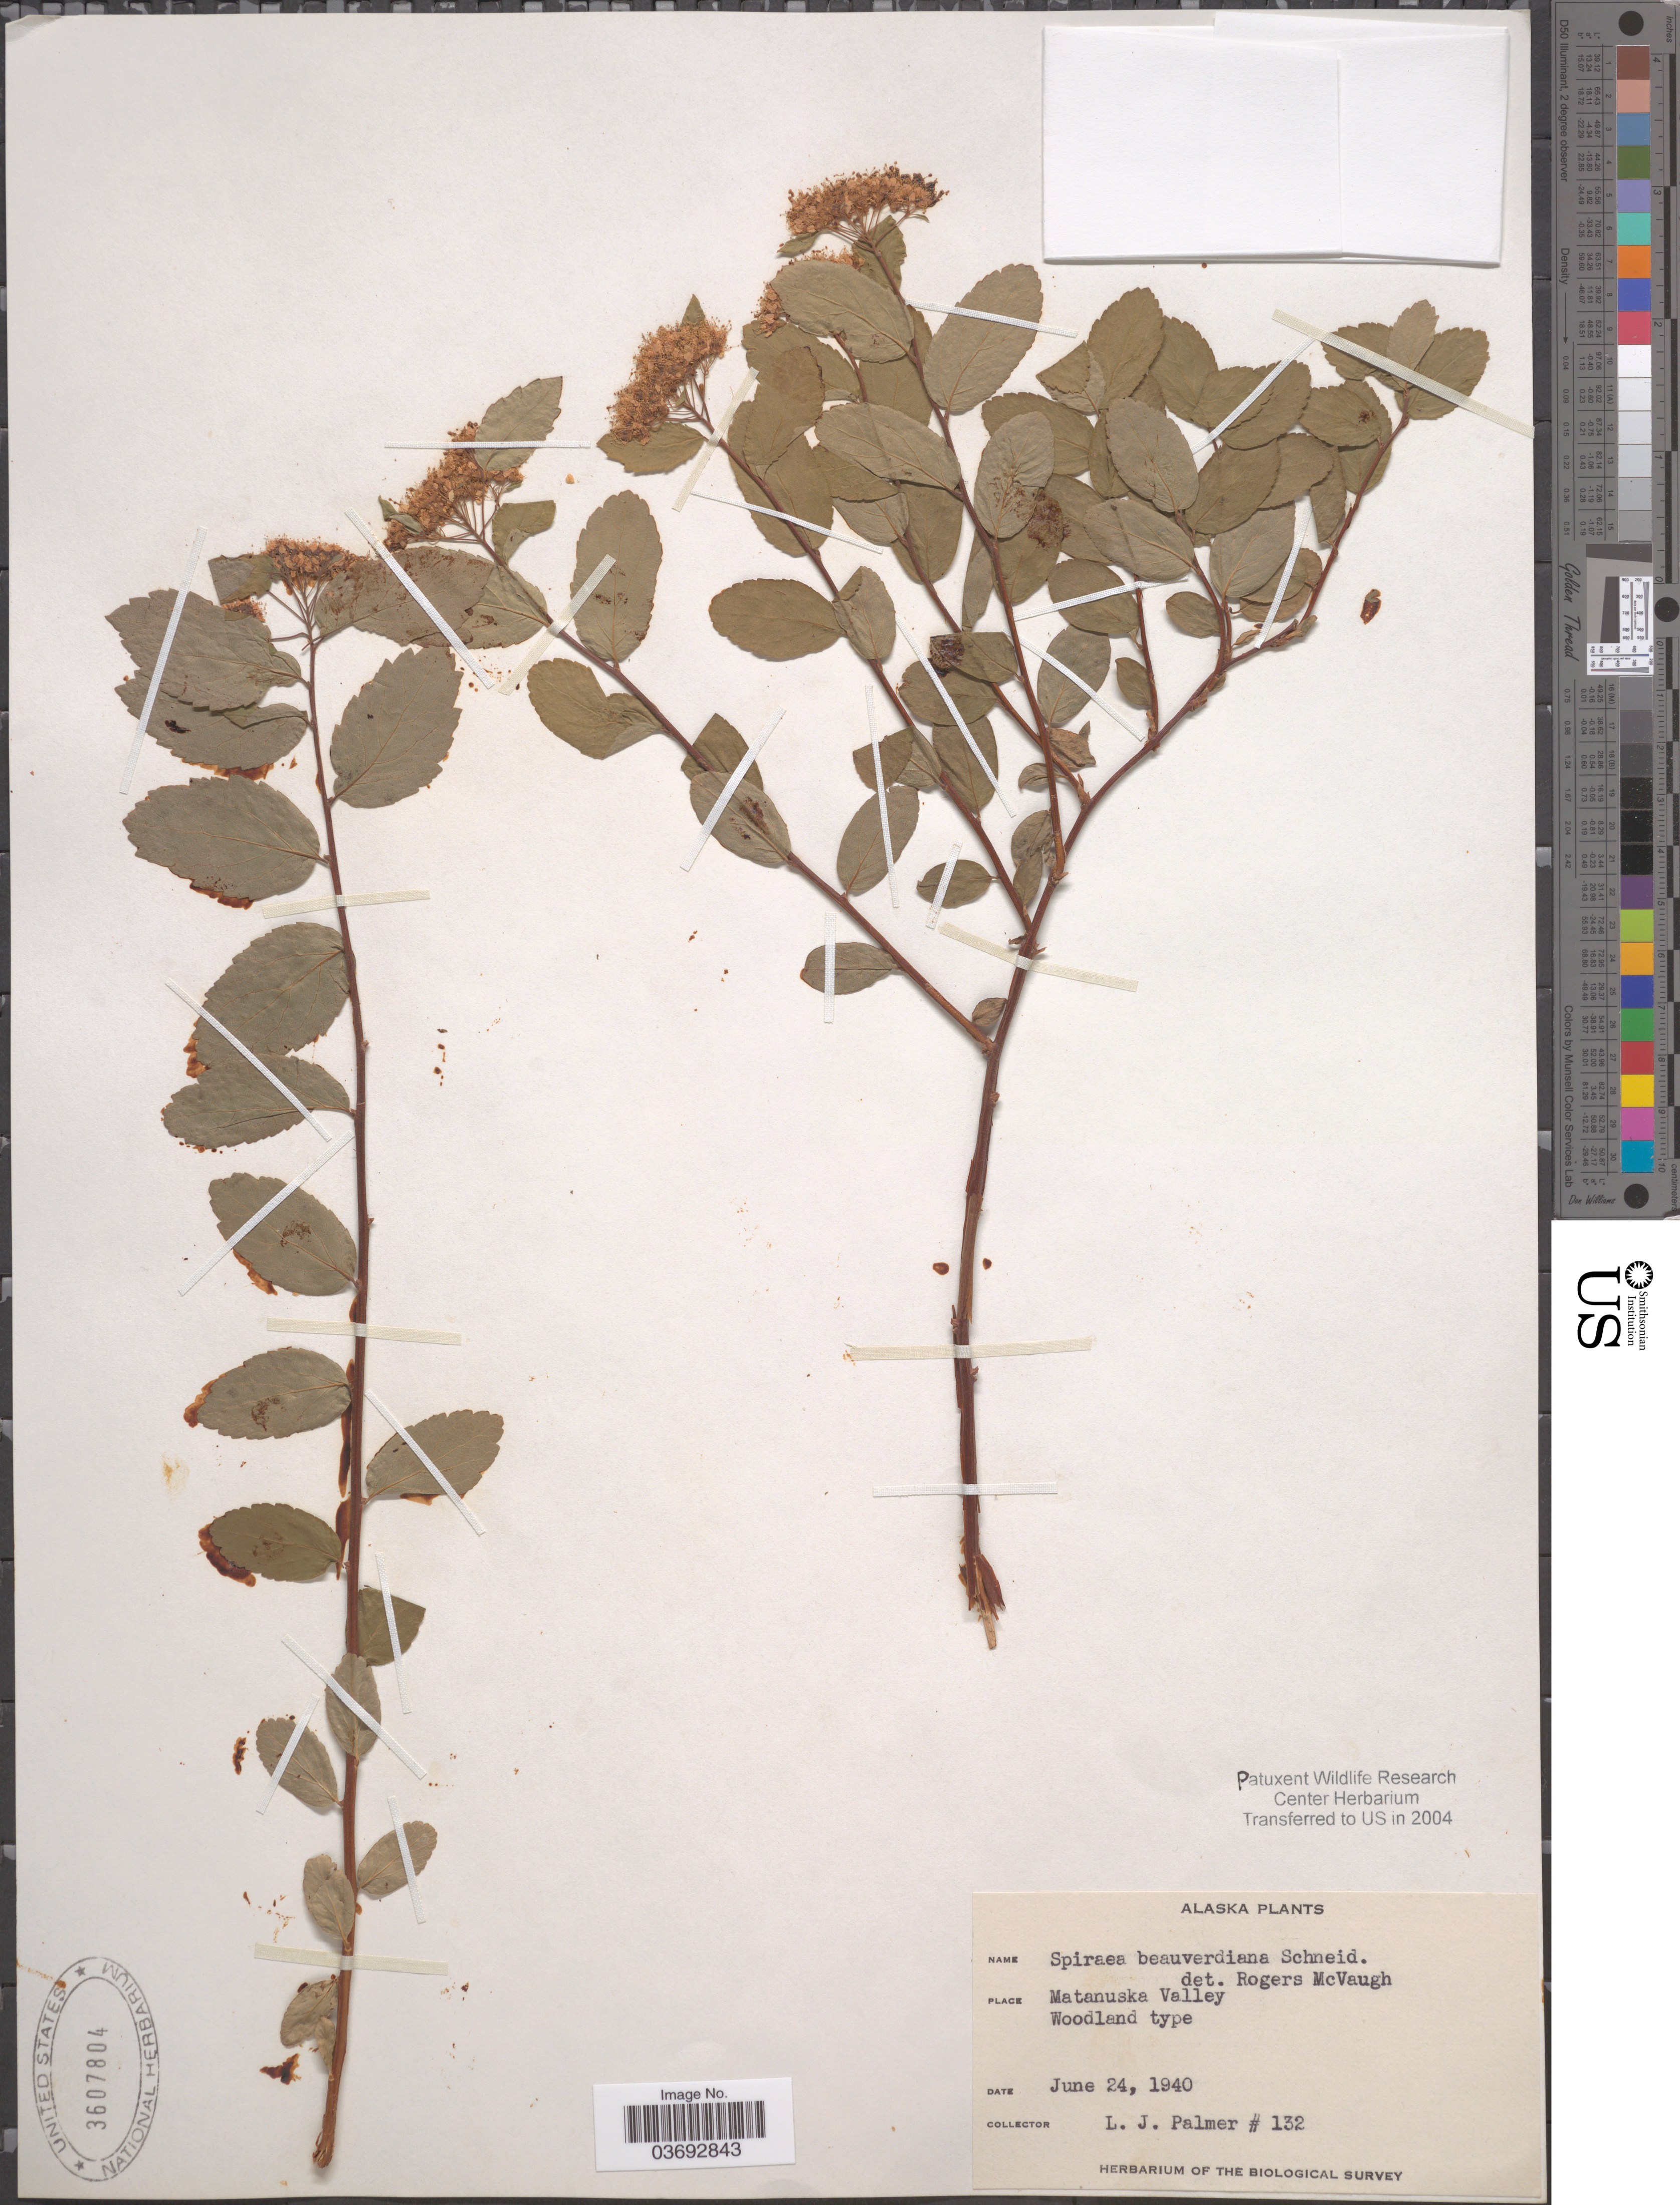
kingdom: Plantae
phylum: Tracheophyta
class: Magnoliopsida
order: Rosales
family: Rosaceae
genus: Spiraea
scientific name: Spiraea stevenii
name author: (C.K. Schneid.) Rydb.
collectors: L. J. Palmer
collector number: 132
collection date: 1940-06-24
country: United States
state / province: Alaska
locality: Matanuska Valley.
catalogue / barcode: US 3607804